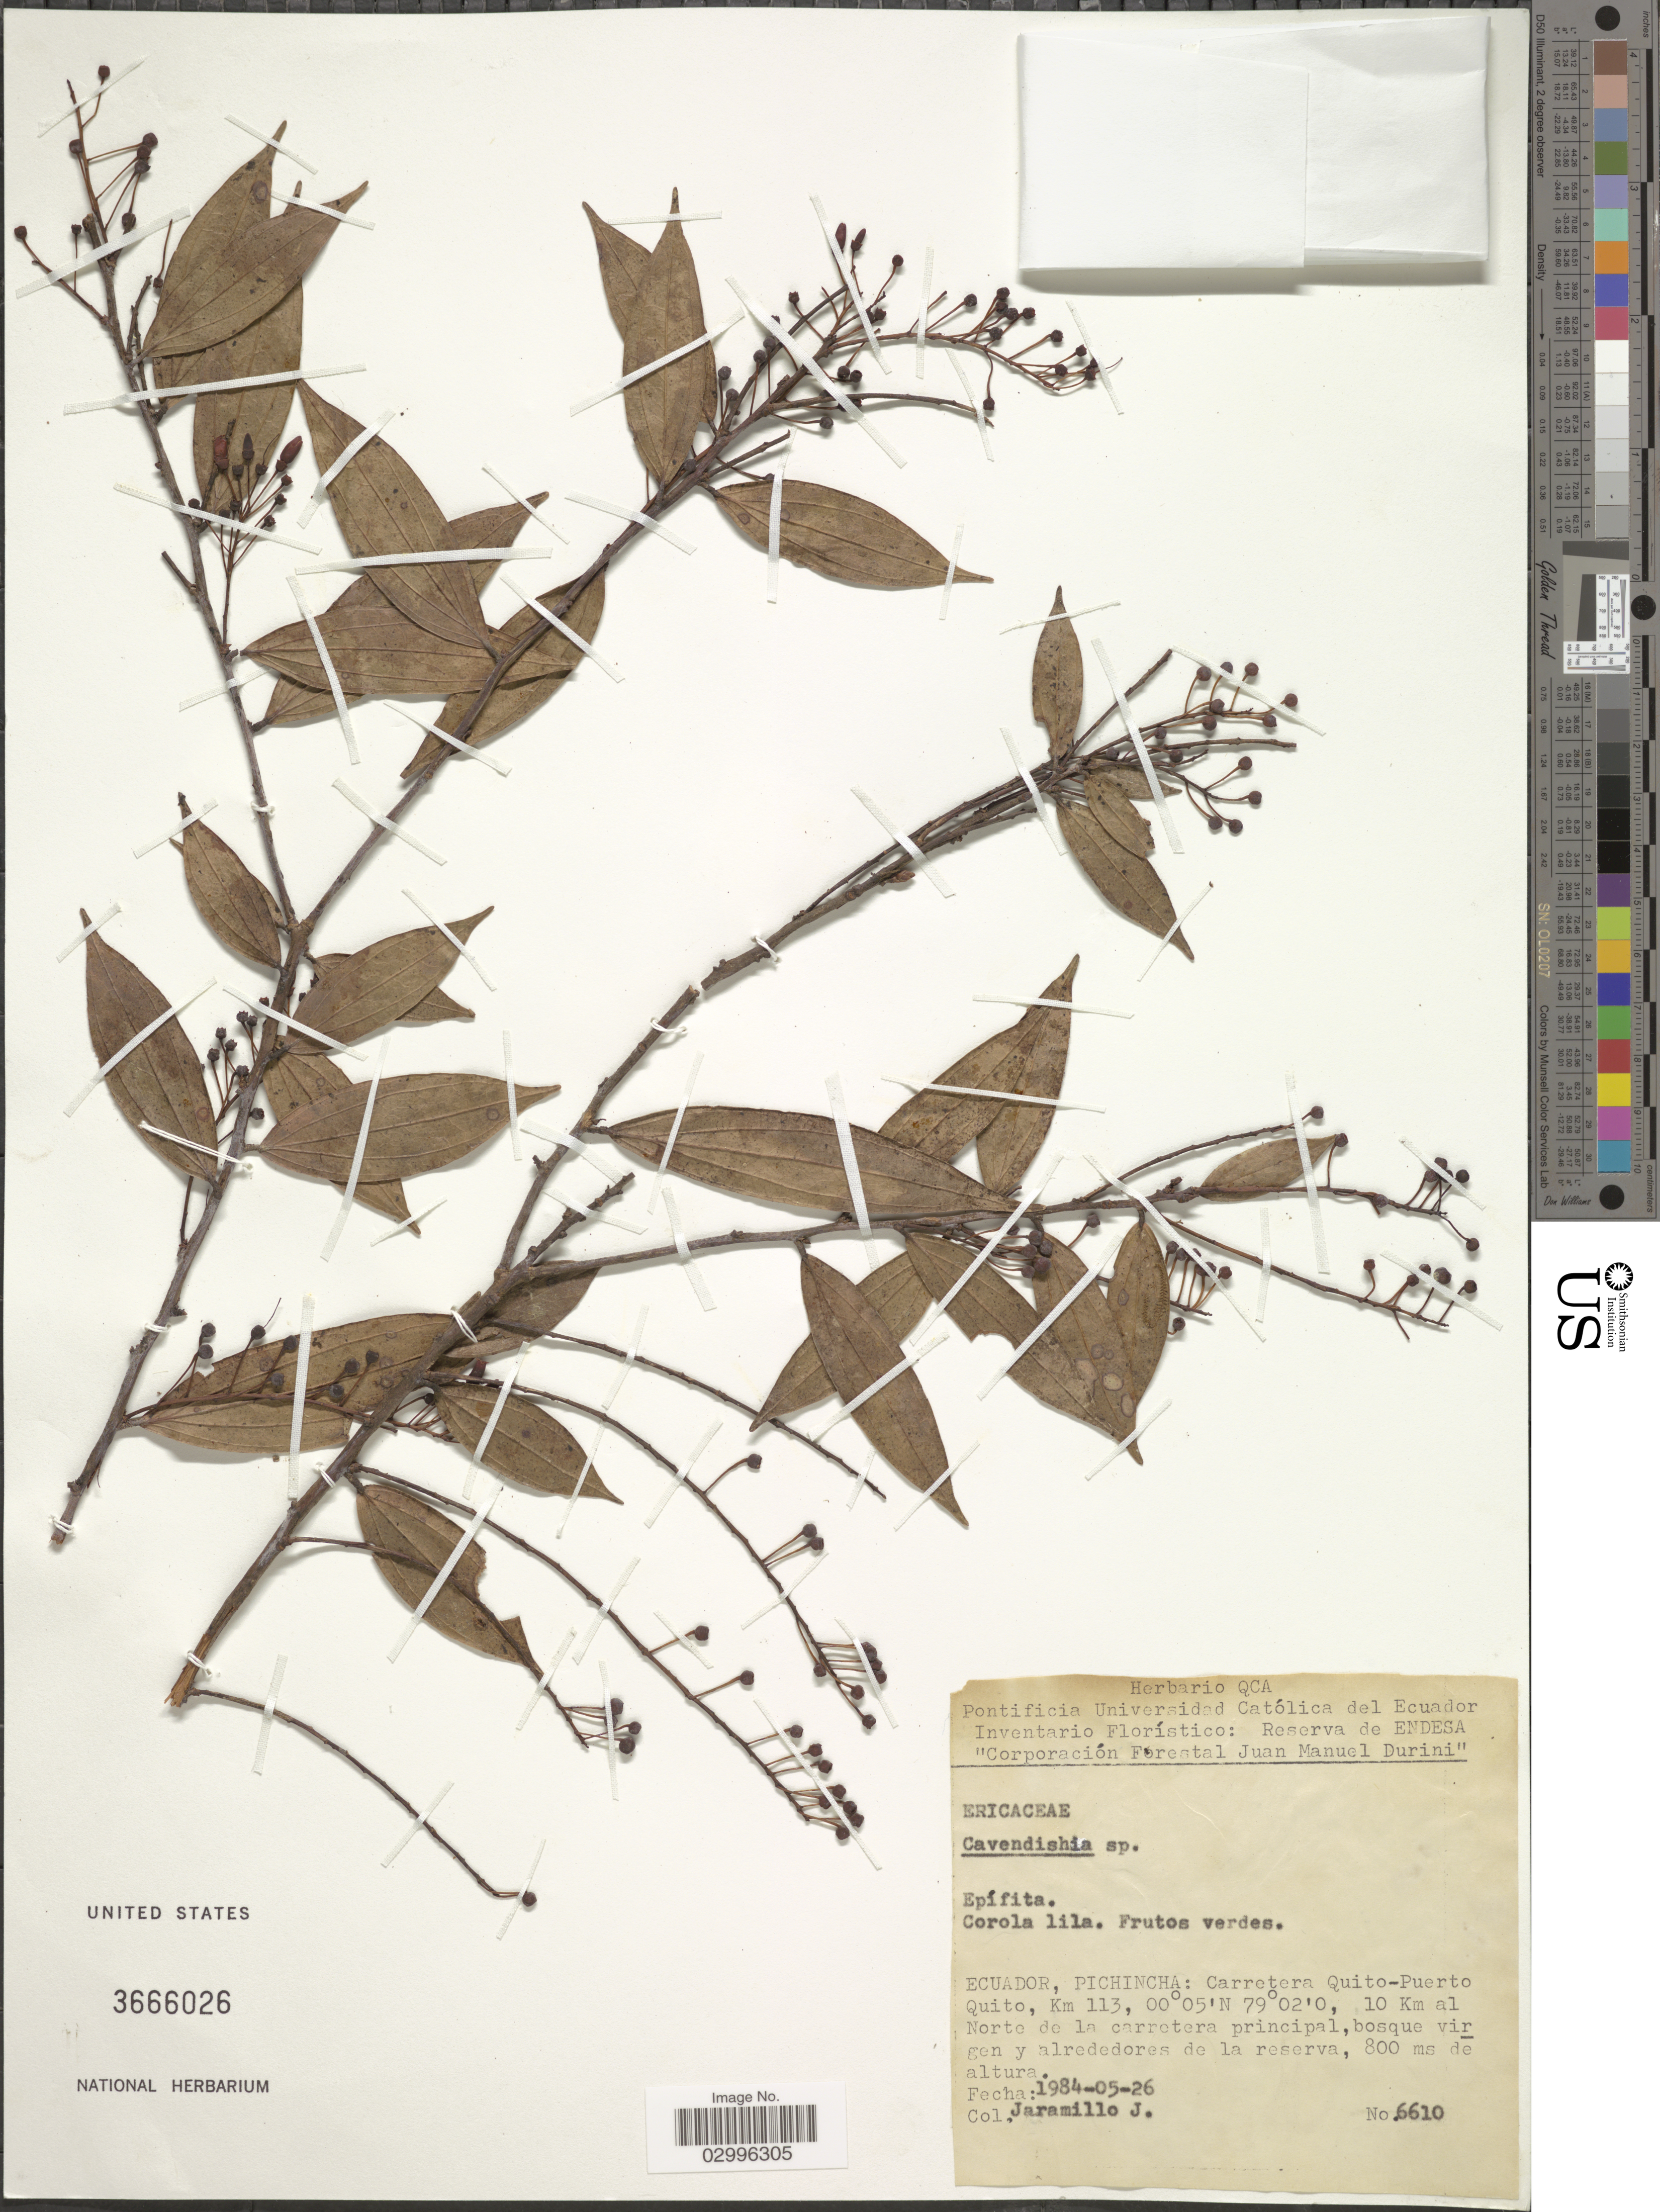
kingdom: Plantae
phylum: Tracheophyta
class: Magnoliopsida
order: Ericales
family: Ericaceae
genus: Cavendishia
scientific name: Cavendishia sp.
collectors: J. Jaramillo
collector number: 6610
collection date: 1984-05-26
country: Ecuador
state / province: Pichincha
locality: Carretera Quito-Puerto Quito, Km 113, 10 Km al Norte de la carretera principal.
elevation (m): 800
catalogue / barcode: US 3666026